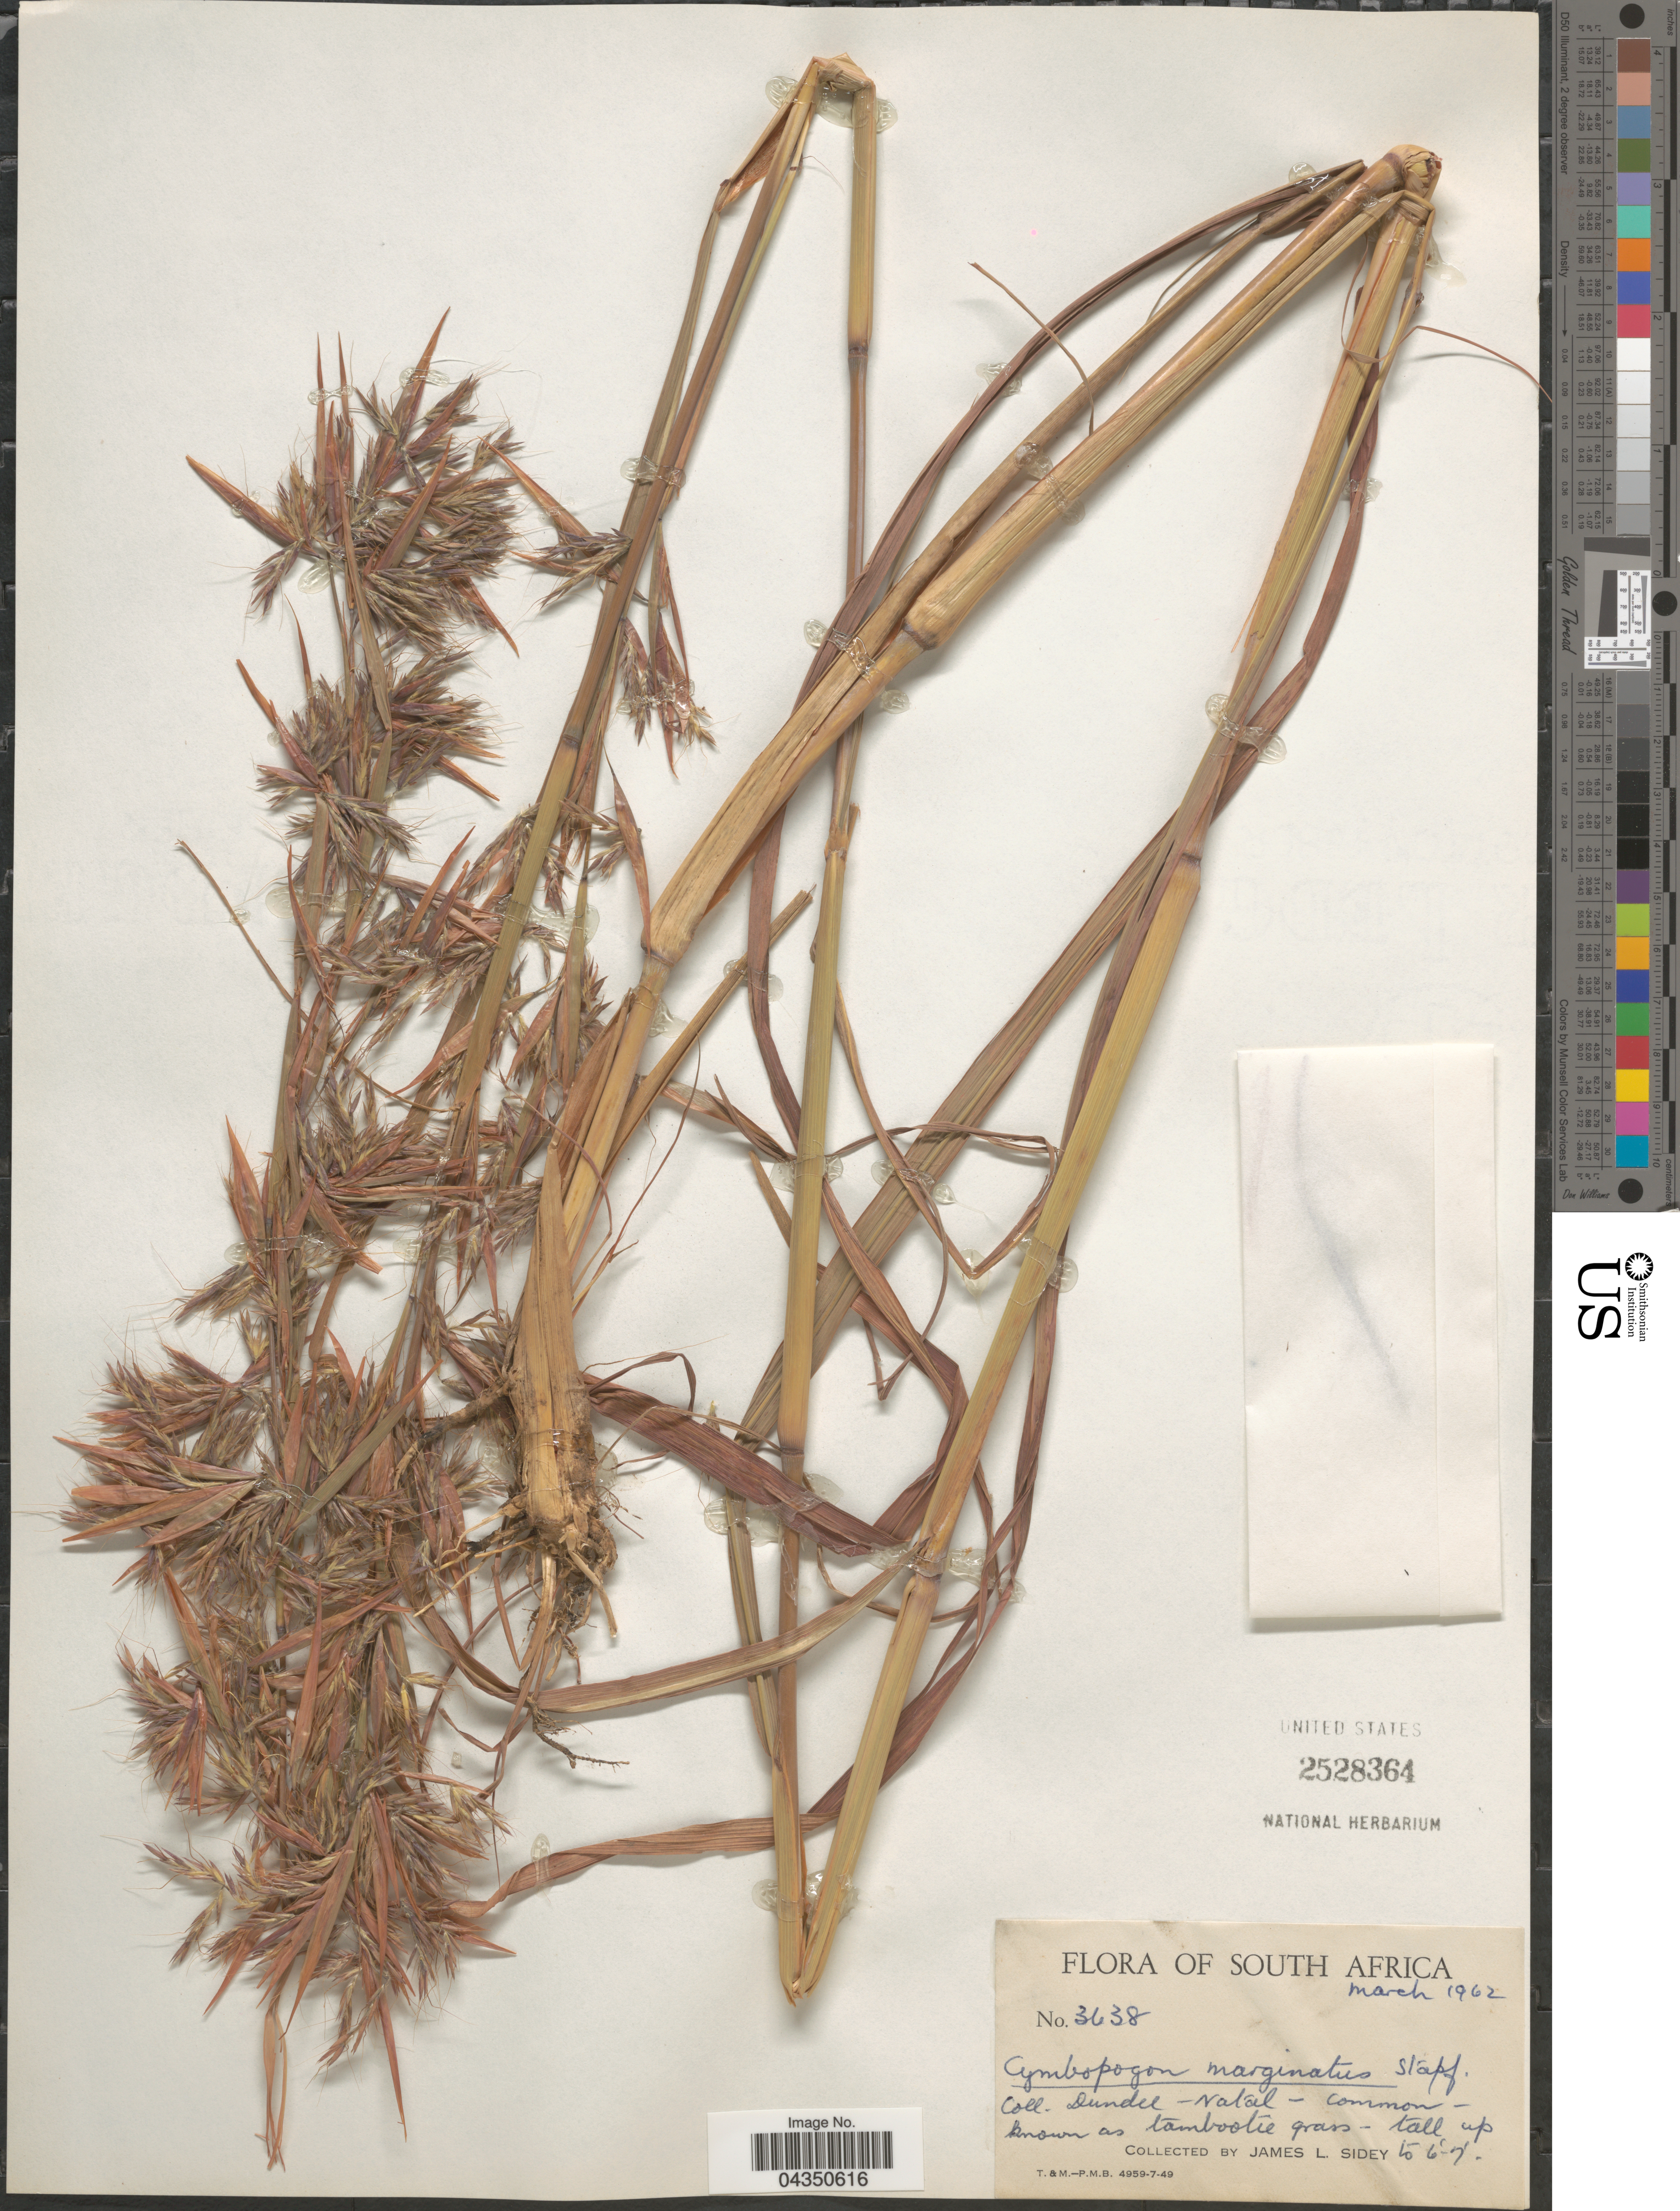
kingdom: Plantae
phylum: Tracheophyta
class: Liliopsida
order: Poales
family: Poaceae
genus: Cymbopogon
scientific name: Cymbopogon marginatus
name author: Stapf ex Burtt Davy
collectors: J. L. Sidey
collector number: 3638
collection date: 1962-03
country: South Africa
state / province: KwaZulu-Natal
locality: Dundel-Natal.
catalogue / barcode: US 2528364